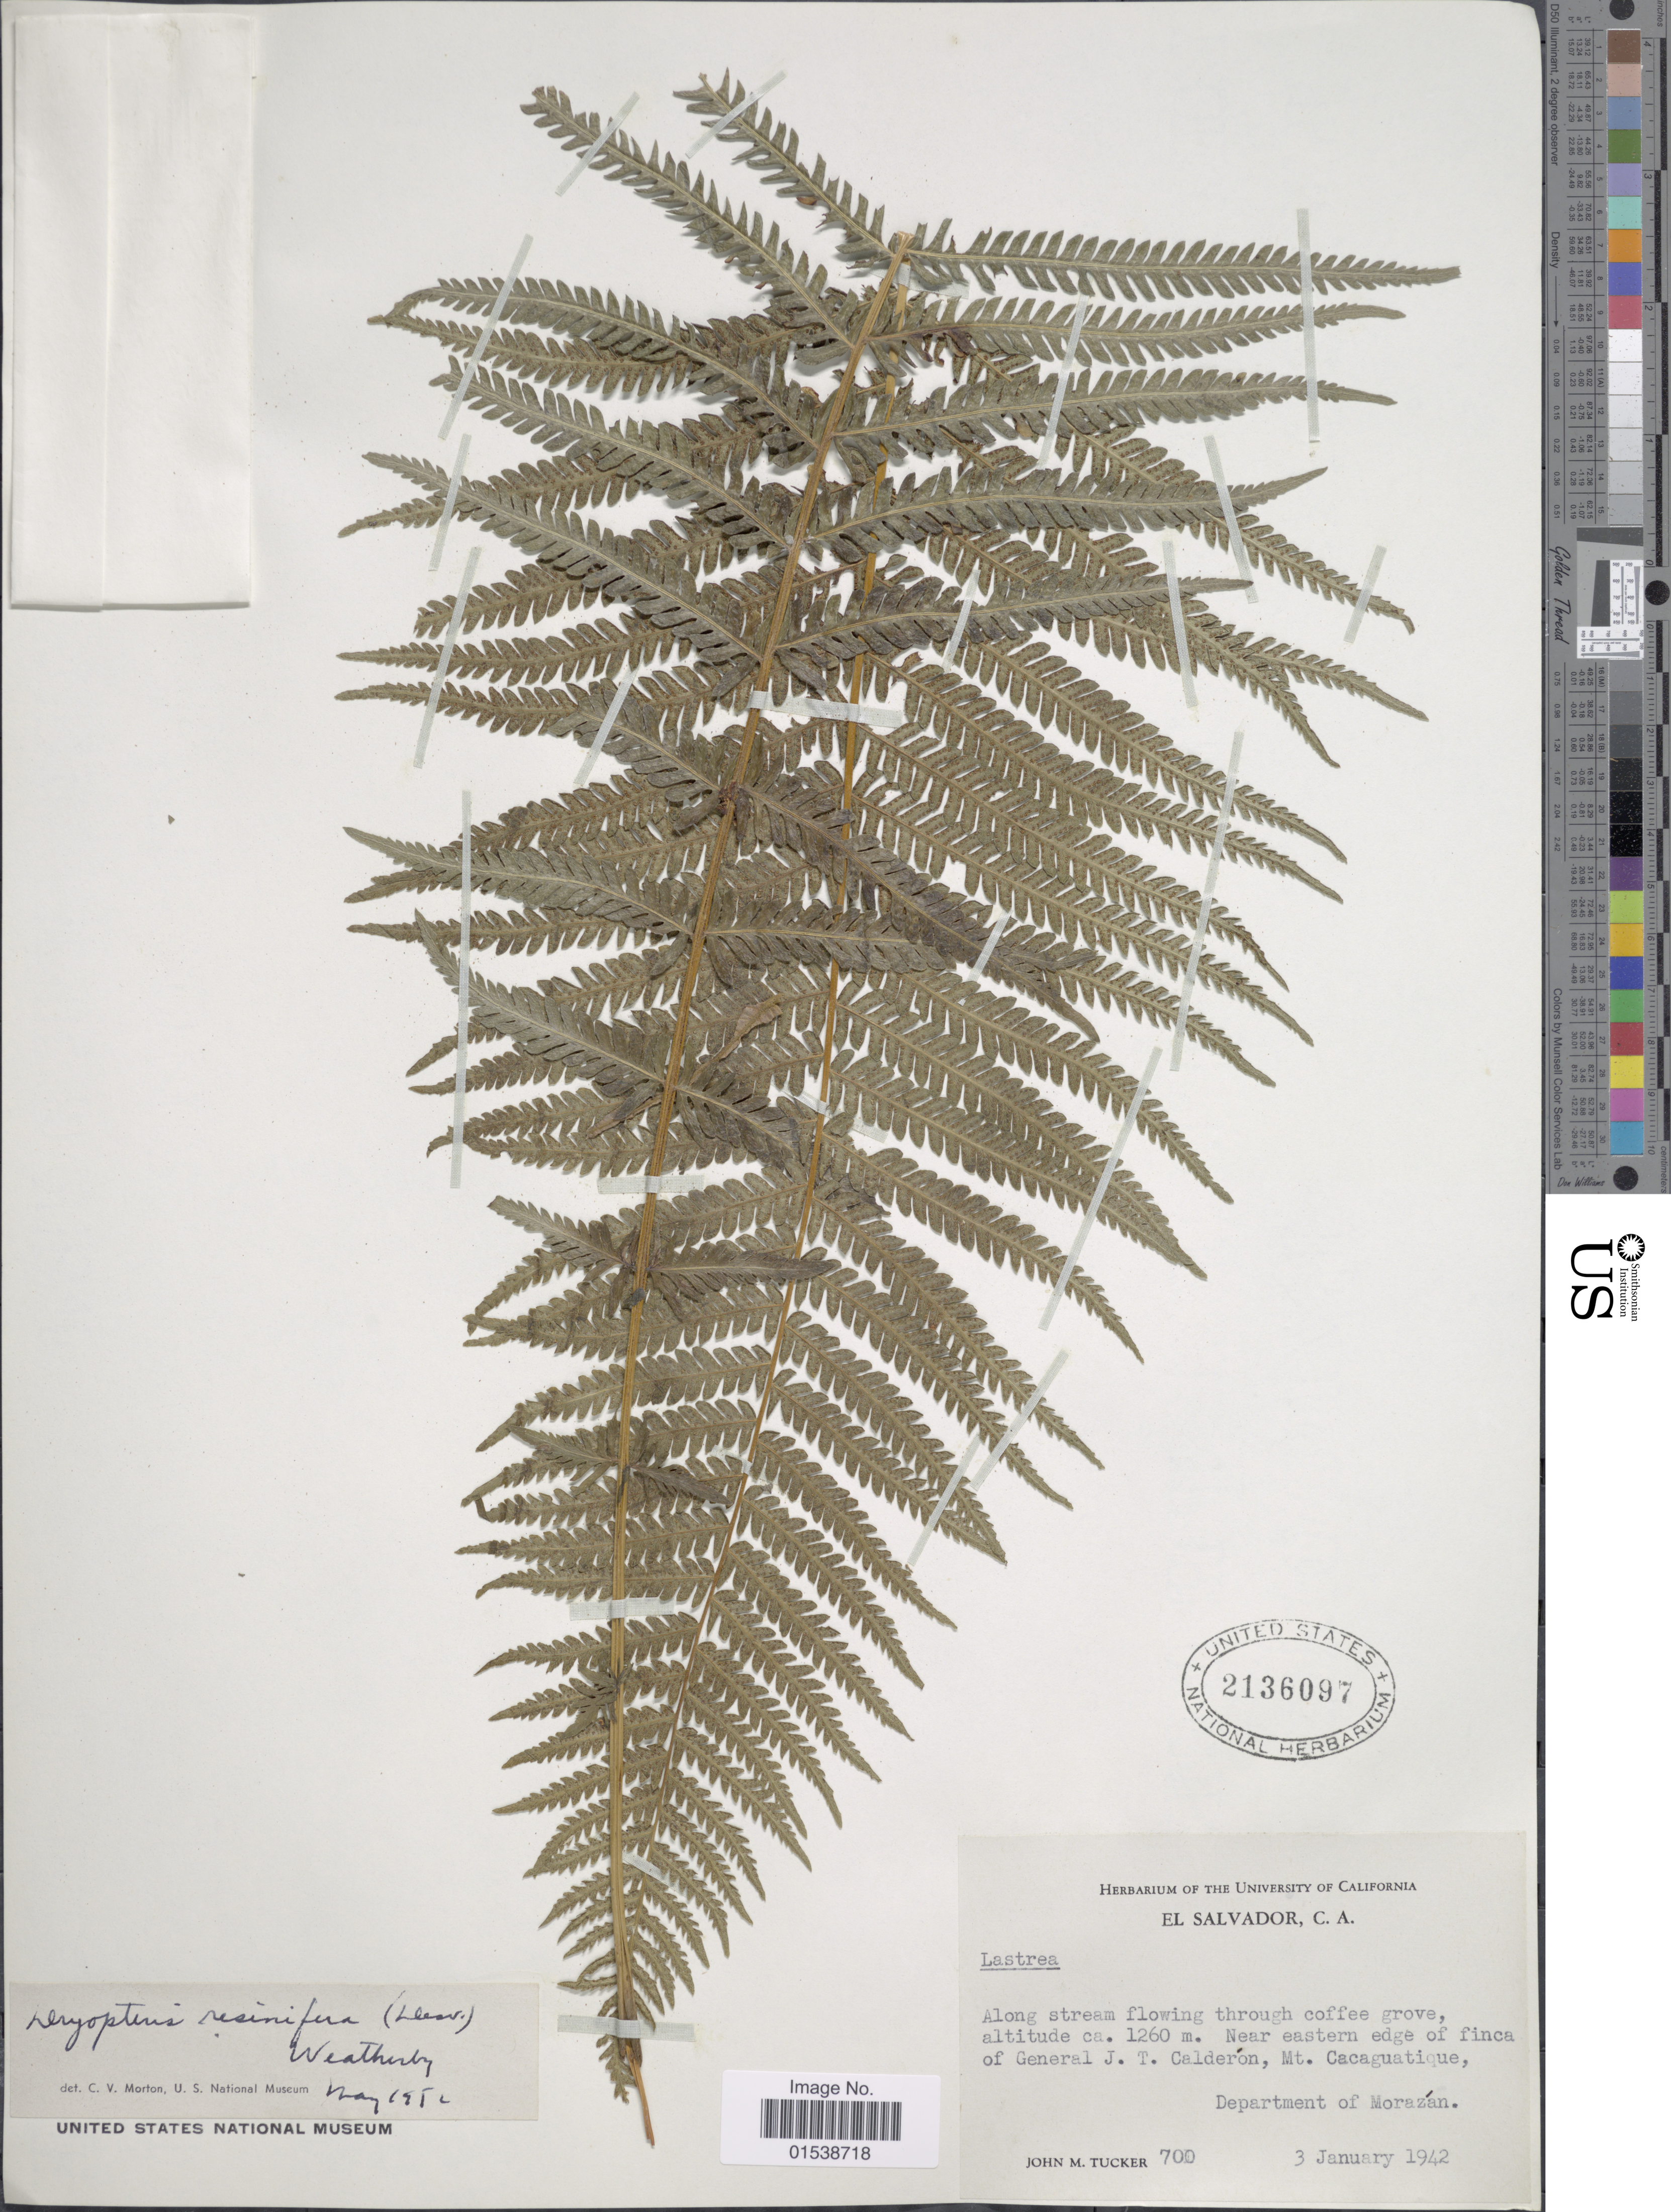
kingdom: Plantae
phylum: Tracheophyta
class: Polypodiopsida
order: Polypodiales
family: Thelypteridaceae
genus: Amauropelta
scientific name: Amauropelta resinifera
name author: (Desv.) Pic. Serm.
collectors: J. M. Tucker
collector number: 700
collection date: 1942-01-03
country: El Salvador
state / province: Morazan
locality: El Salvador, C.A., along stream flowing through coffee grove, near eastern edge of finca of General J. T. Calderon, Mt. Cacaguatique, department of Morazan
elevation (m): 1260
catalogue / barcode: US 2136097